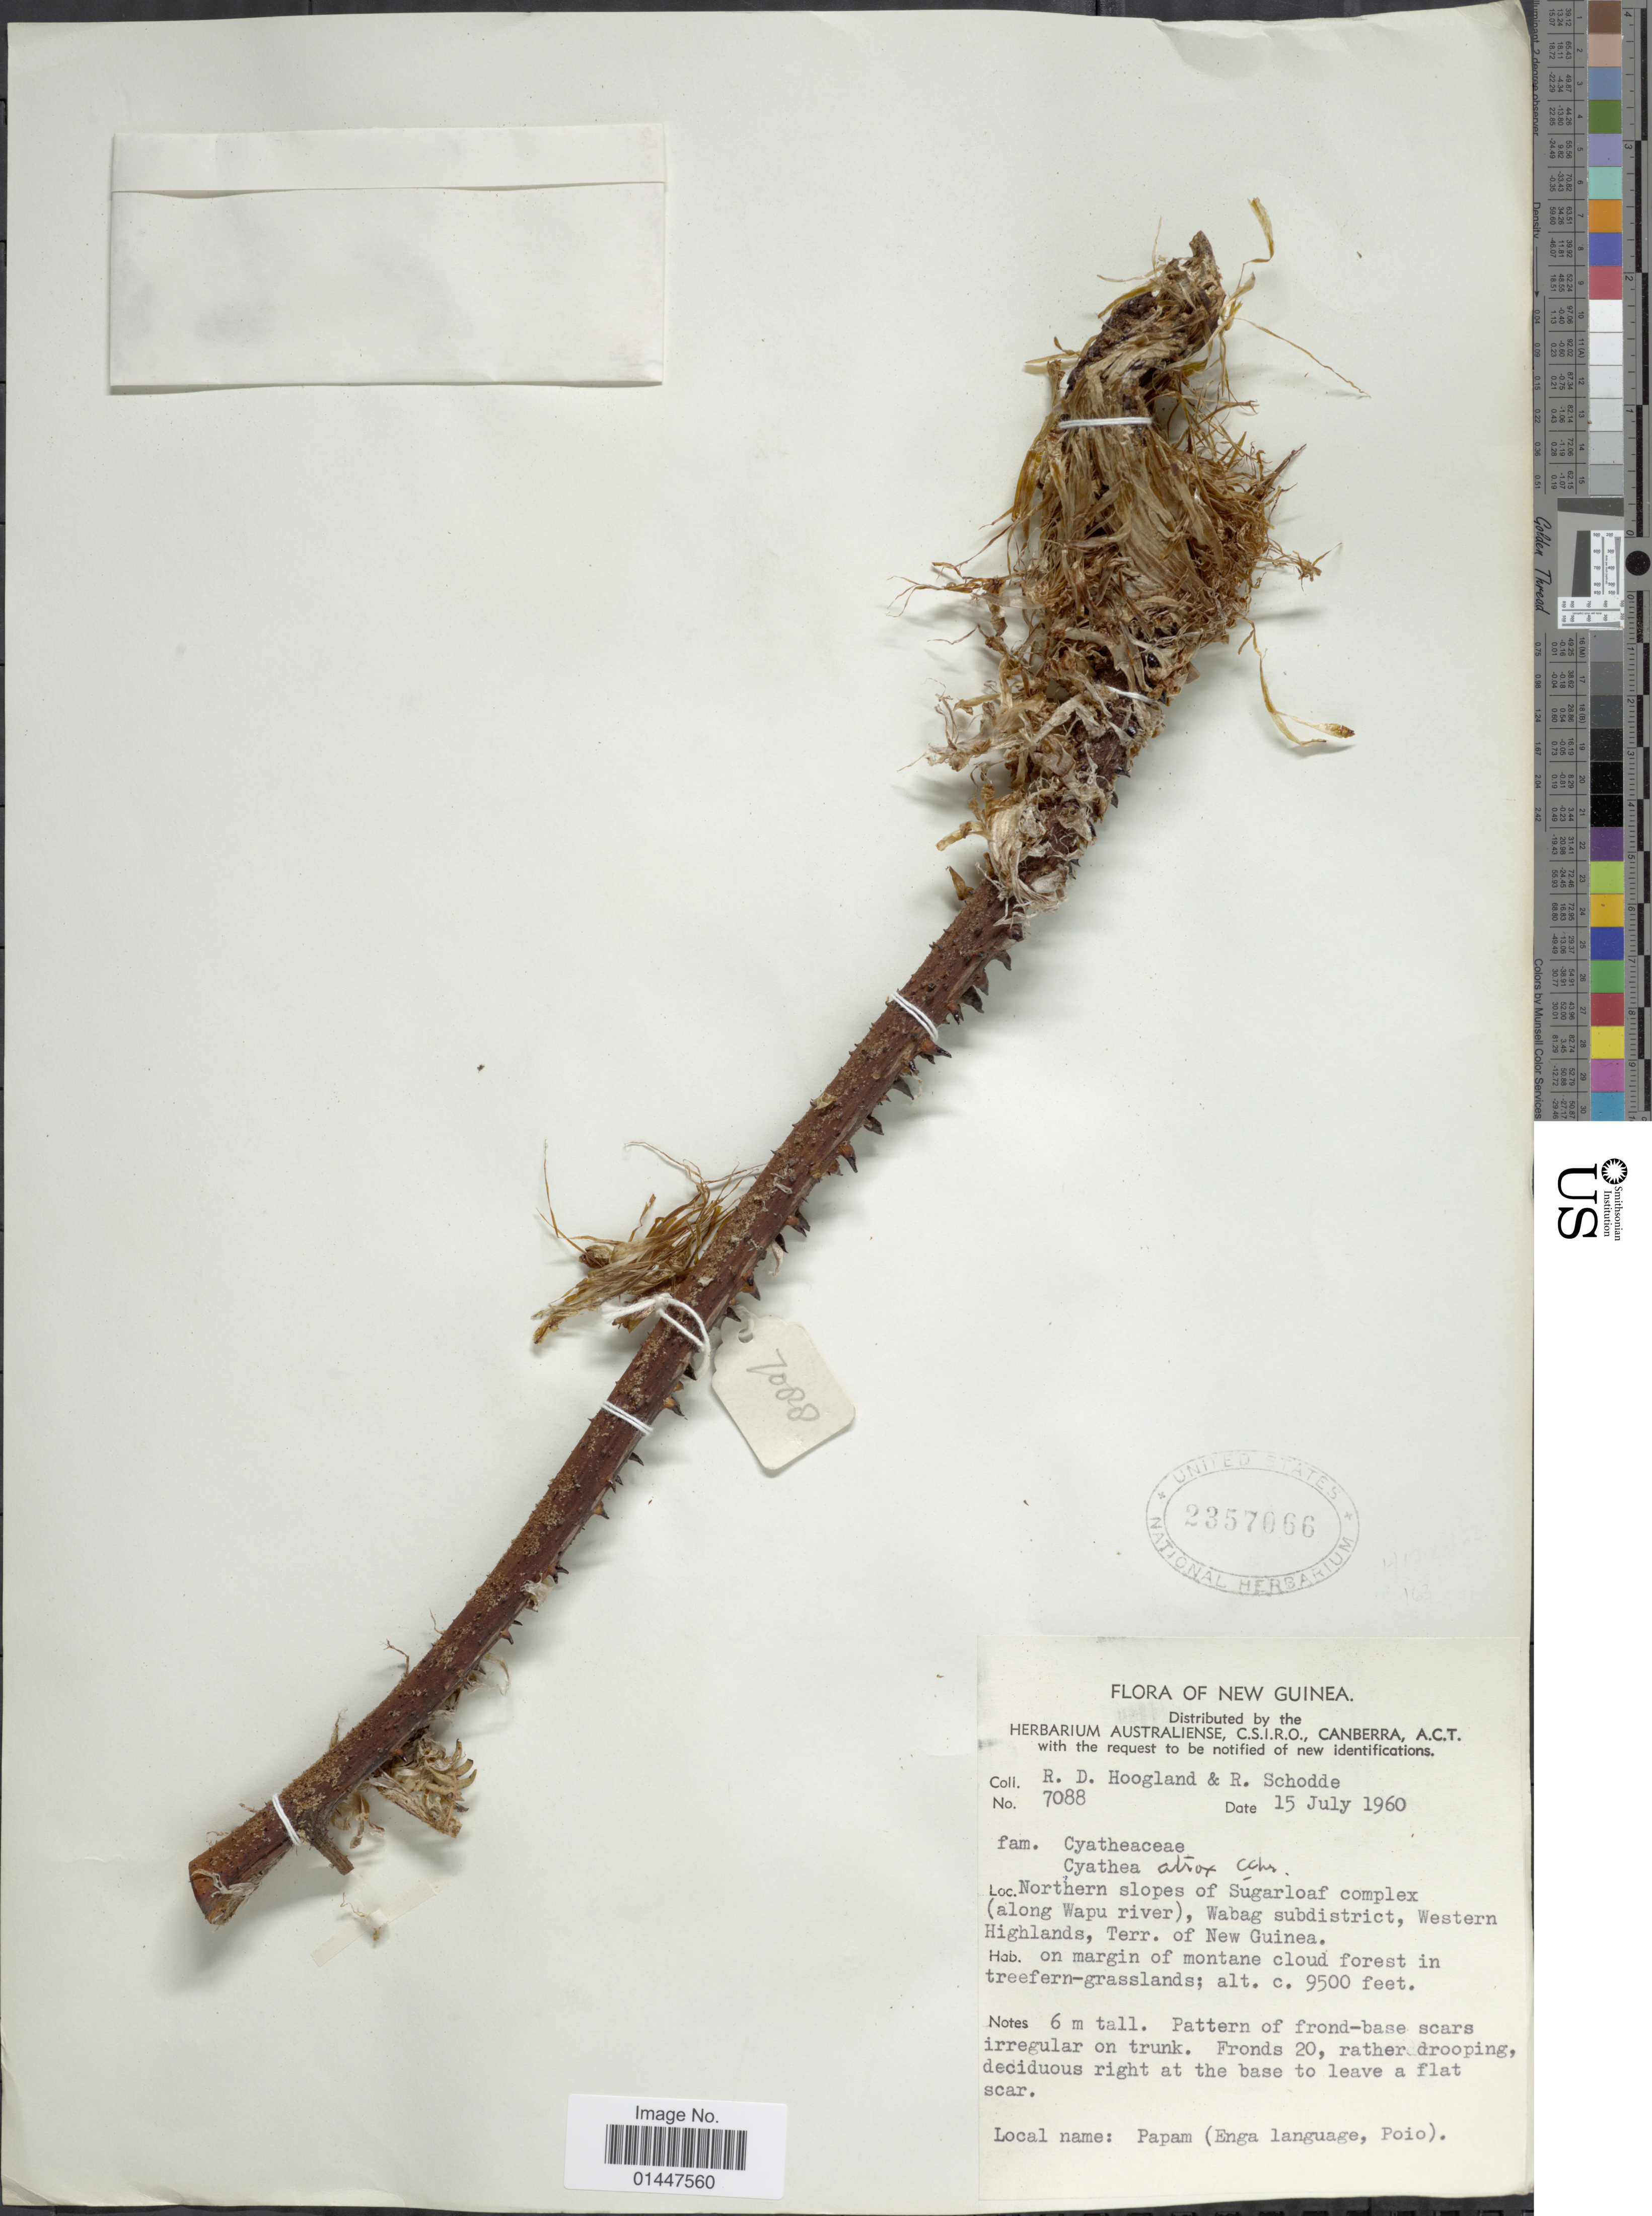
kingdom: Plantae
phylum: Tracheophyta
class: Polypodiopsida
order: Cyatheales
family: Cyatheaceae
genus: Sphaeropteris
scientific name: Sphaeropteris atrox var. atrox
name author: (C. Chr.) R.M. Tryon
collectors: R. D. Hoogland & R. Schodde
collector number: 7088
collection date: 1960-07-15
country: Papua New Guinea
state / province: Western Highlands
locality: New Guinea. Northern slopes of Sugerloaf complex (along Wapu river), Wabag subdistrict, Western Highlands. Terr, of New Guinea. on margin of montane cloud forest in treefern-grasslands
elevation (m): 2896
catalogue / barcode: US 2357066